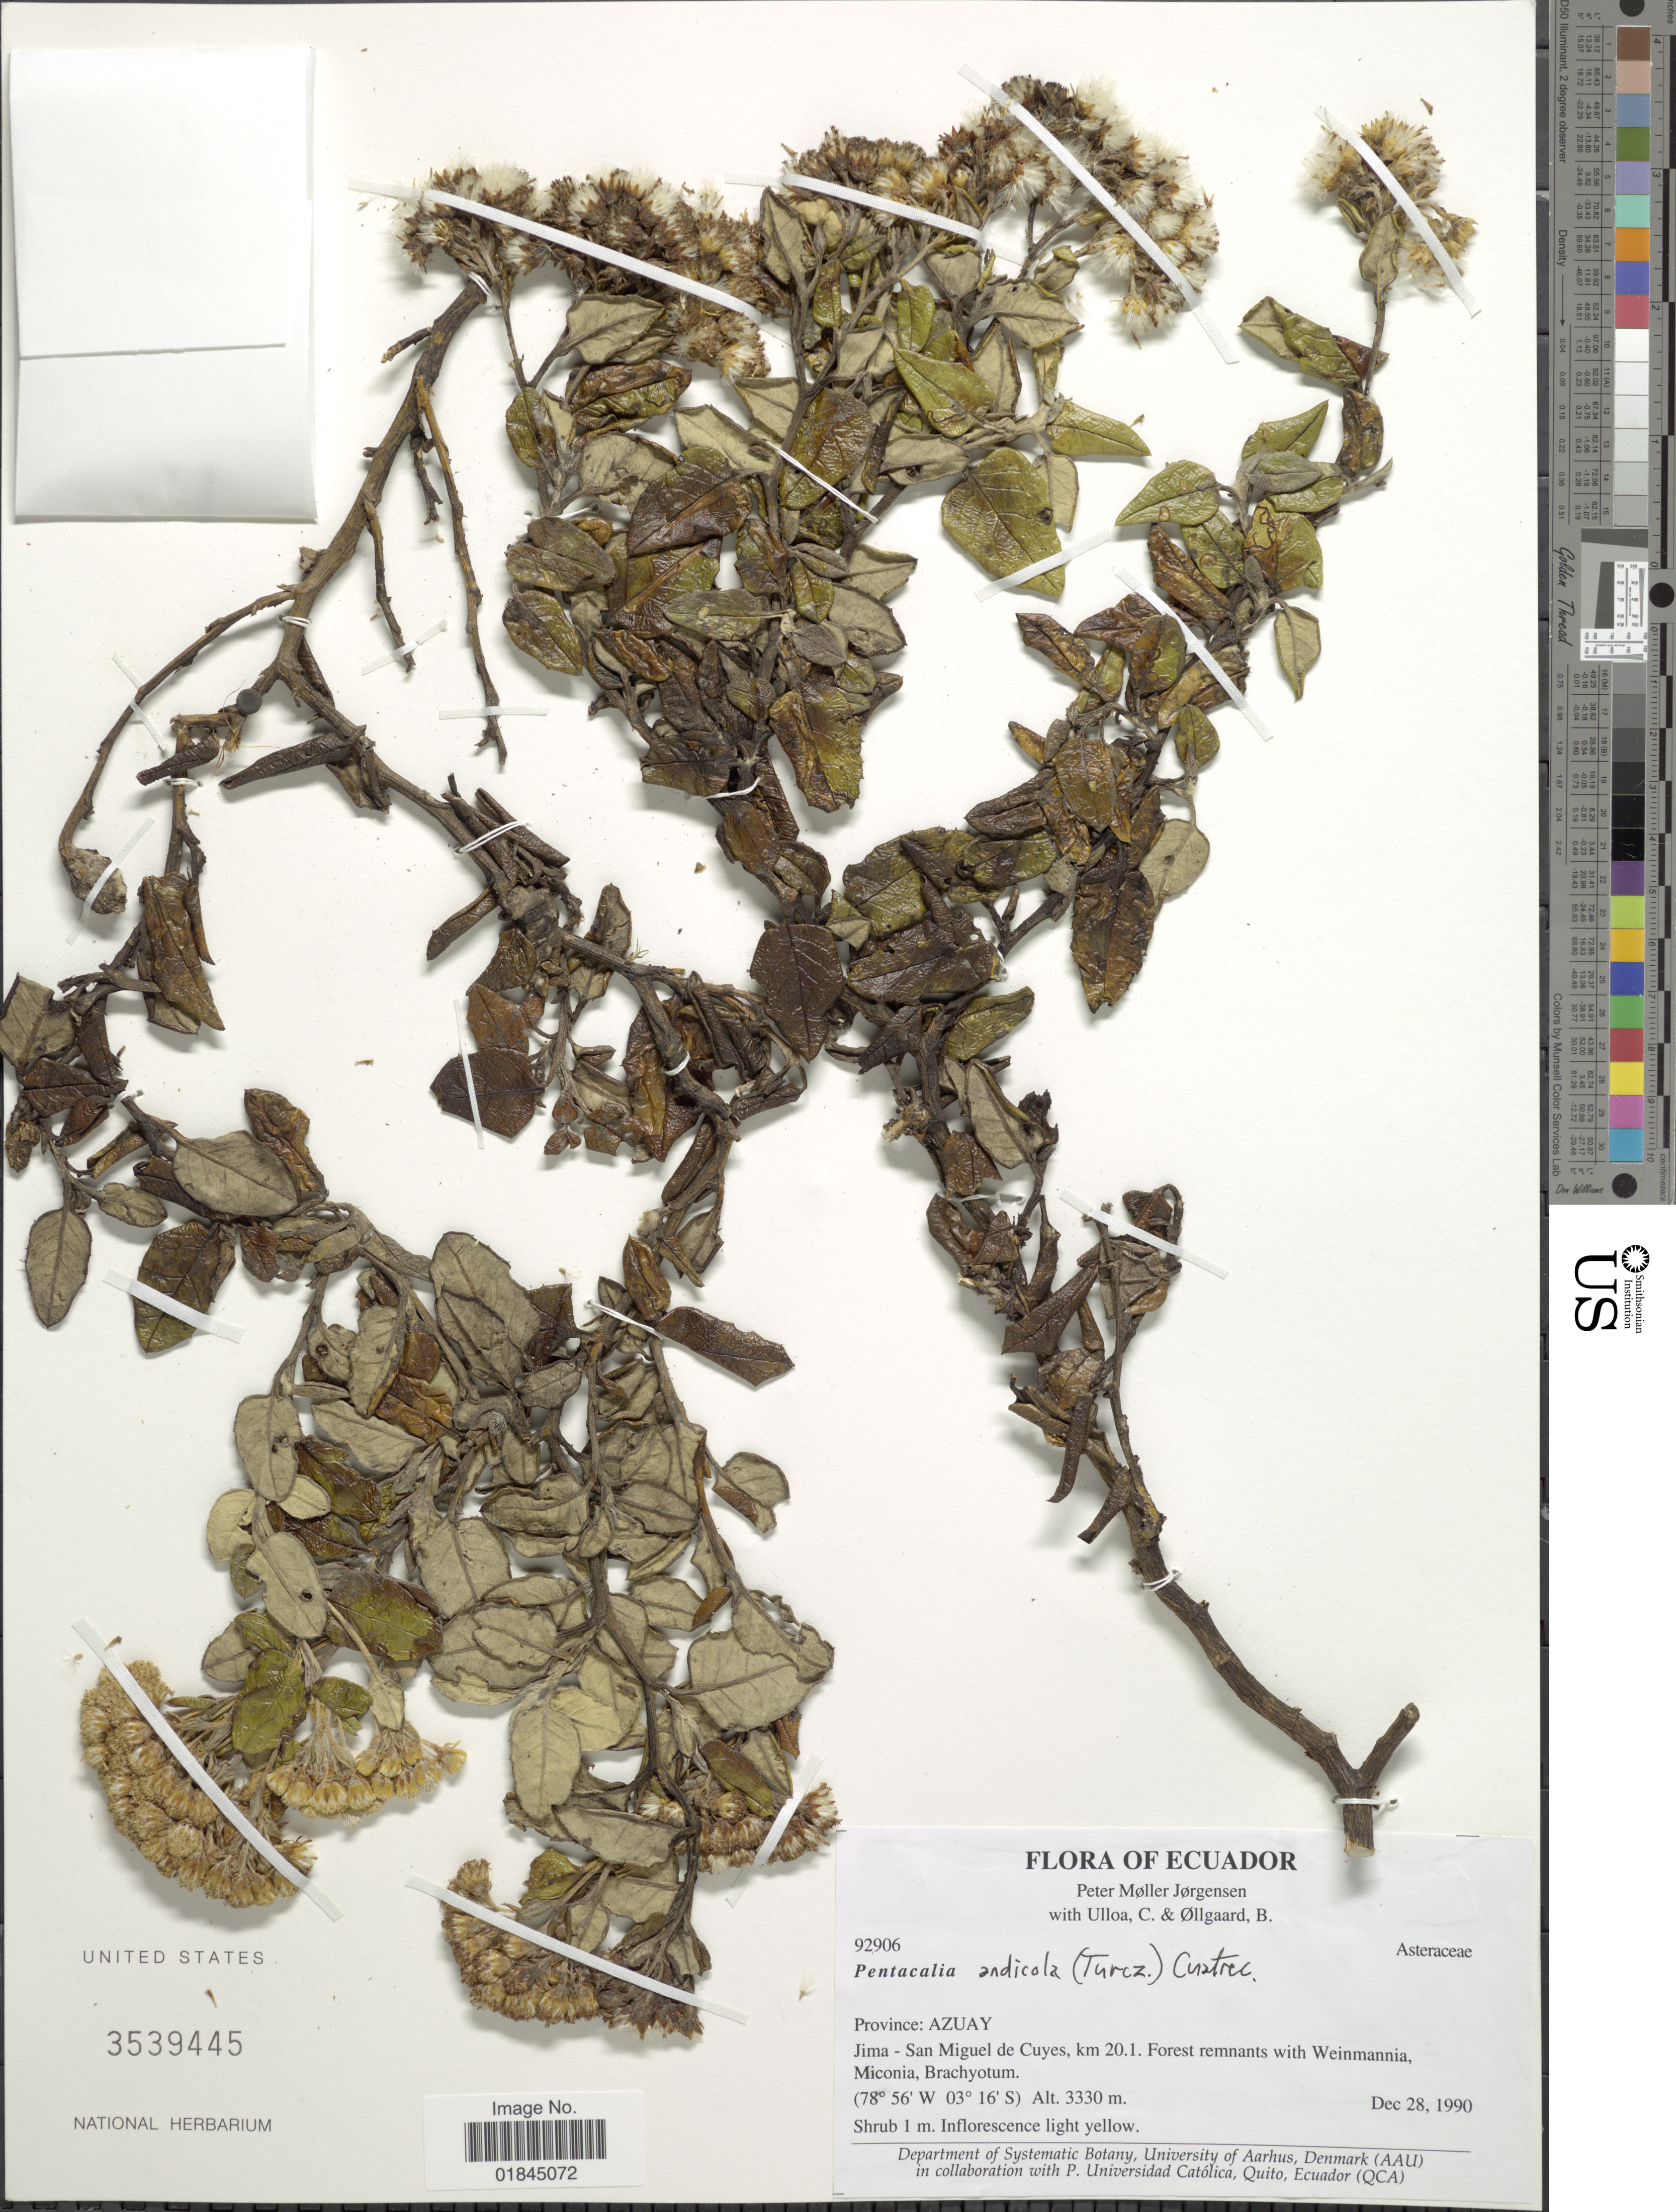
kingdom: Plantae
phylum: Tracheophyta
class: Magnoliopsida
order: Asterales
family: Asteraceae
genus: Pentacalia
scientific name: Pentacalia andicola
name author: (Turcz.) Cuatrec.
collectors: P. M. Jørgensen, C. Ulloa & B. Øllgaard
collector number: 92906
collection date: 1990-12-28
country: Ecuador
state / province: Azuay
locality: Jima - San Miguel de Cuyes, km. 20.1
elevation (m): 3330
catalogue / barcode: US 3539445